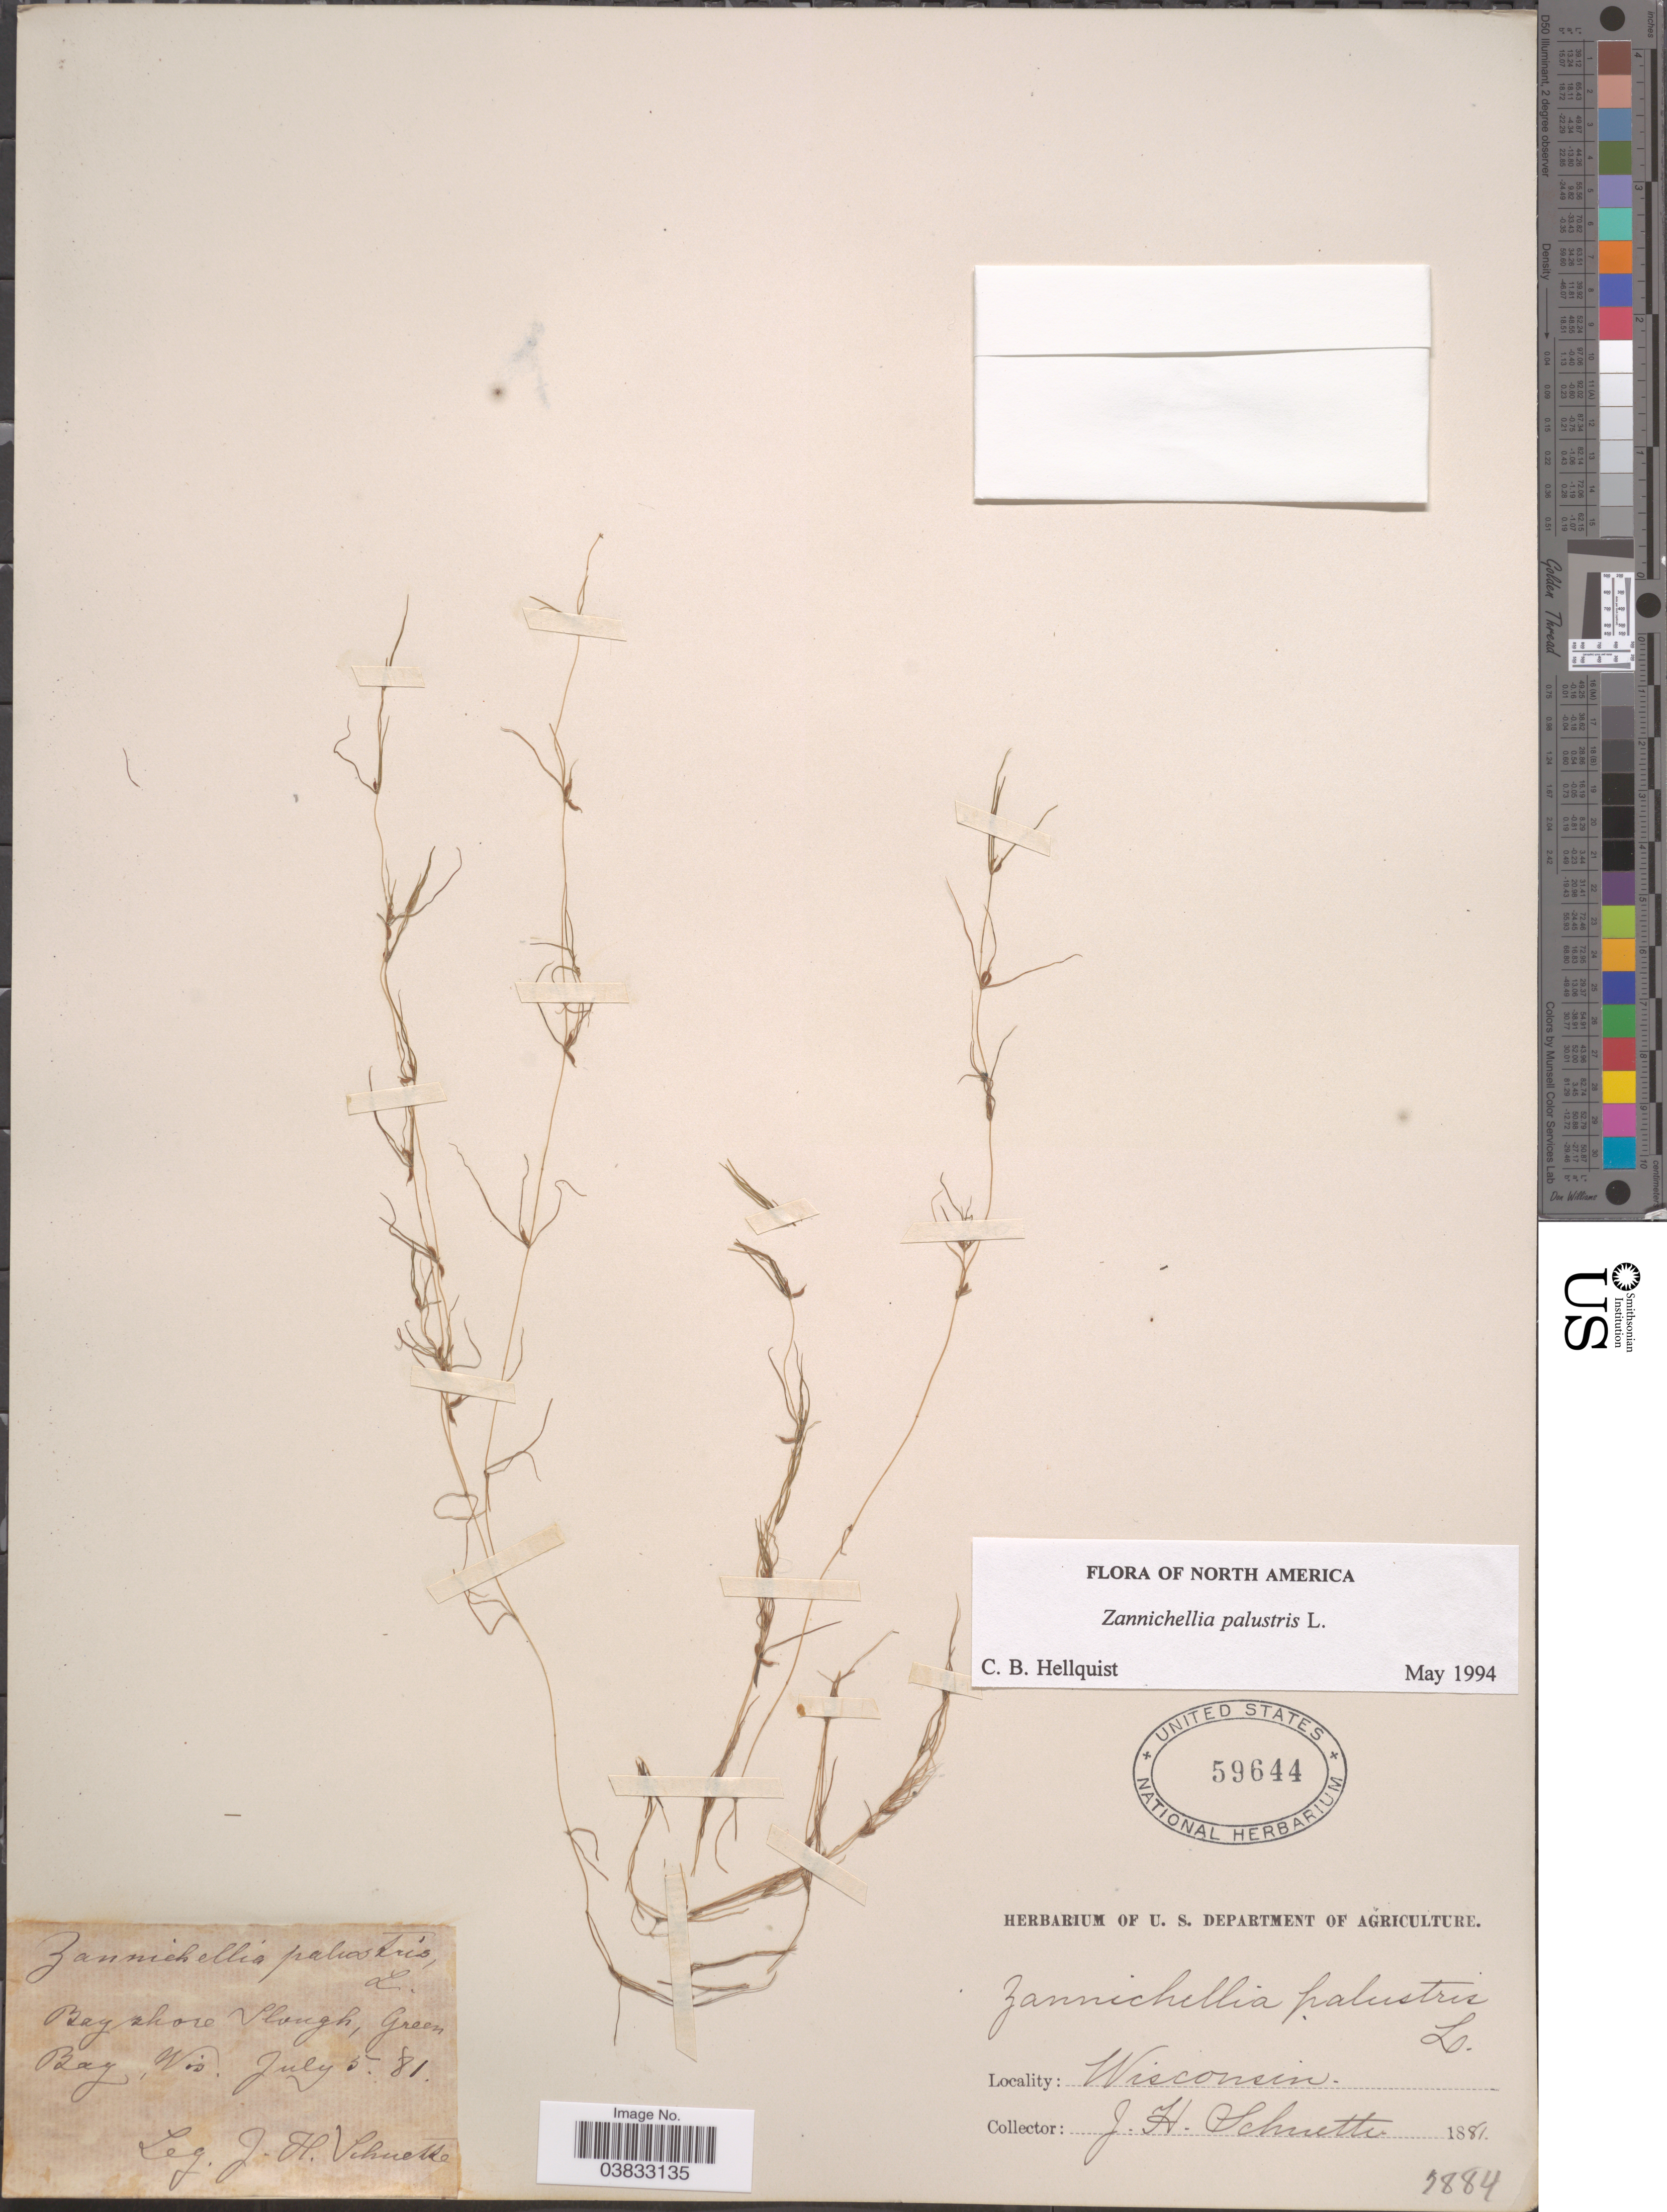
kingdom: Plantae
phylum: Tracheophyta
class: Liliopsida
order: Alismatales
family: Potamogetonaceae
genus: Zannichellia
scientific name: Zannichellia palustris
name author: L.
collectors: J. H. Schuette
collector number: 1884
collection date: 1881-07-05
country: United States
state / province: Wisconsin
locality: Bayshore Slough, Green Bay.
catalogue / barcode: US 59644